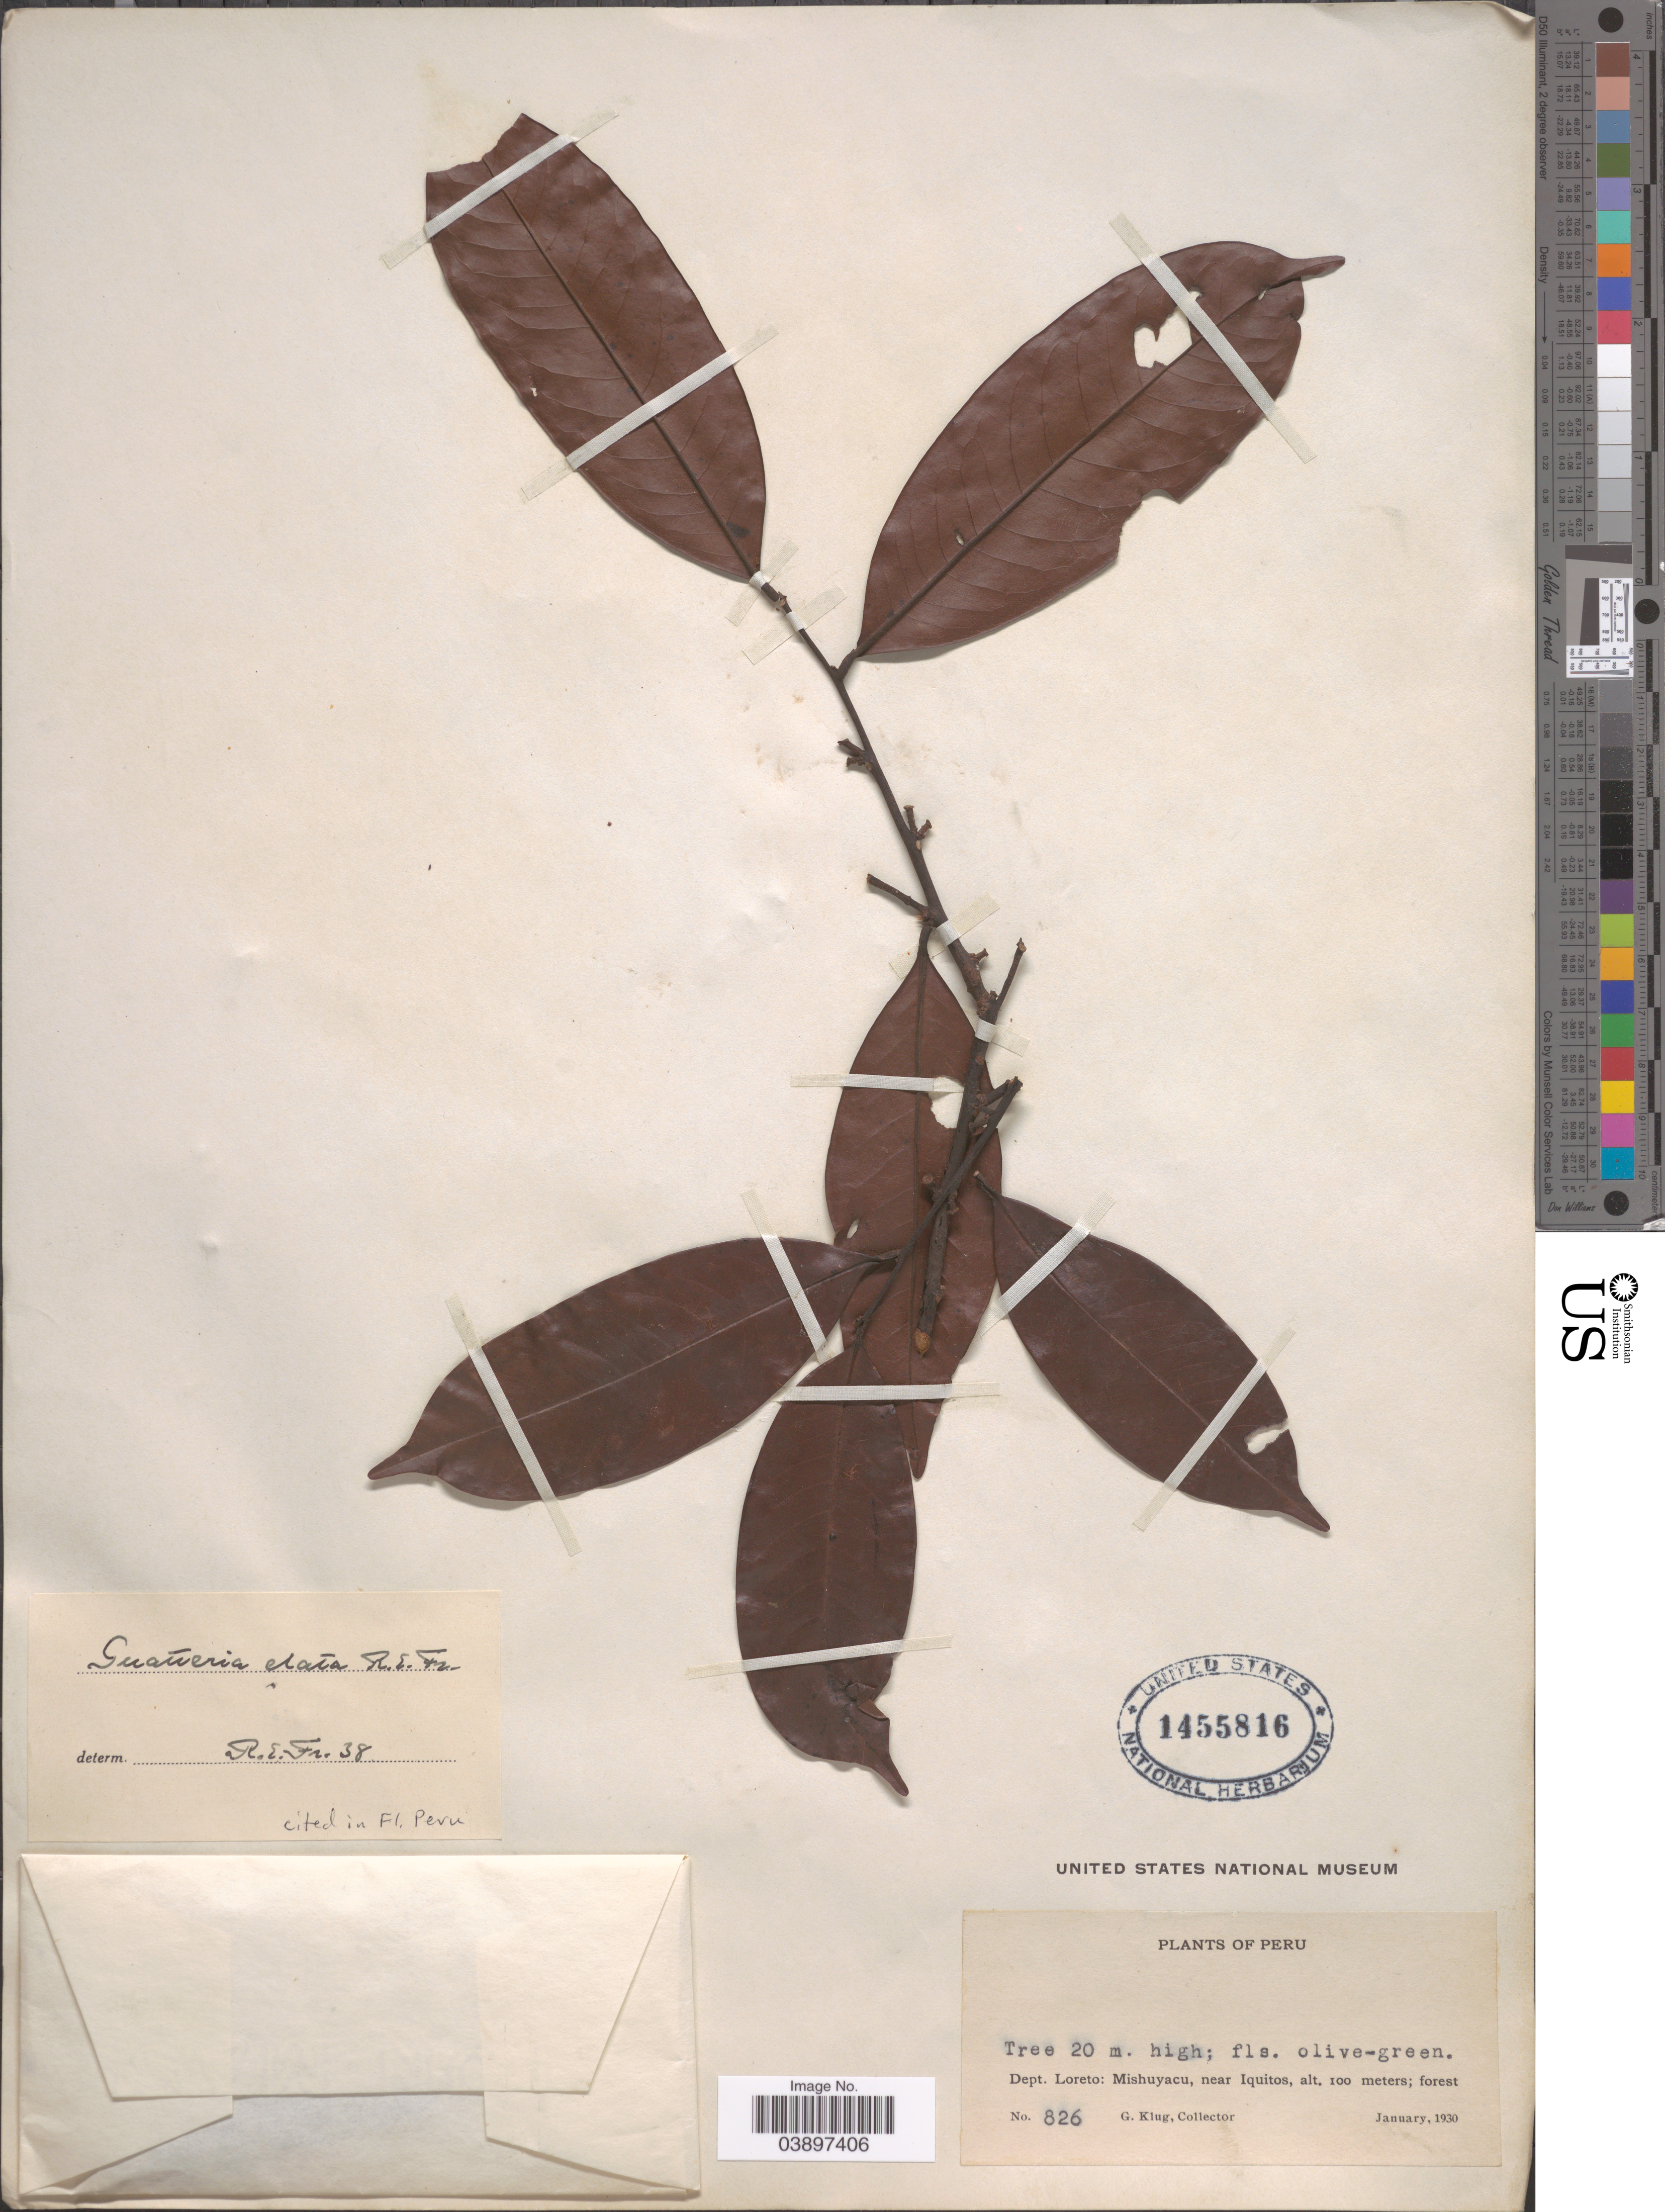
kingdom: Plantae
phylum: Tracheophyta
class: Magnoliopsida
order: Magnoliales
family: Annonaceae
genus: Guatteria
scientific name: Guatteria elata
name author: R.E. Fr.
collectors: G. Klug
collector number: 826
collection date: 1930-01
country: Peru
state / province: Loreto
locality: Dept. Loreto: Mishuyacu, near Iquitos.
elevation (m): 100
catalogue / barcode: US 1455816